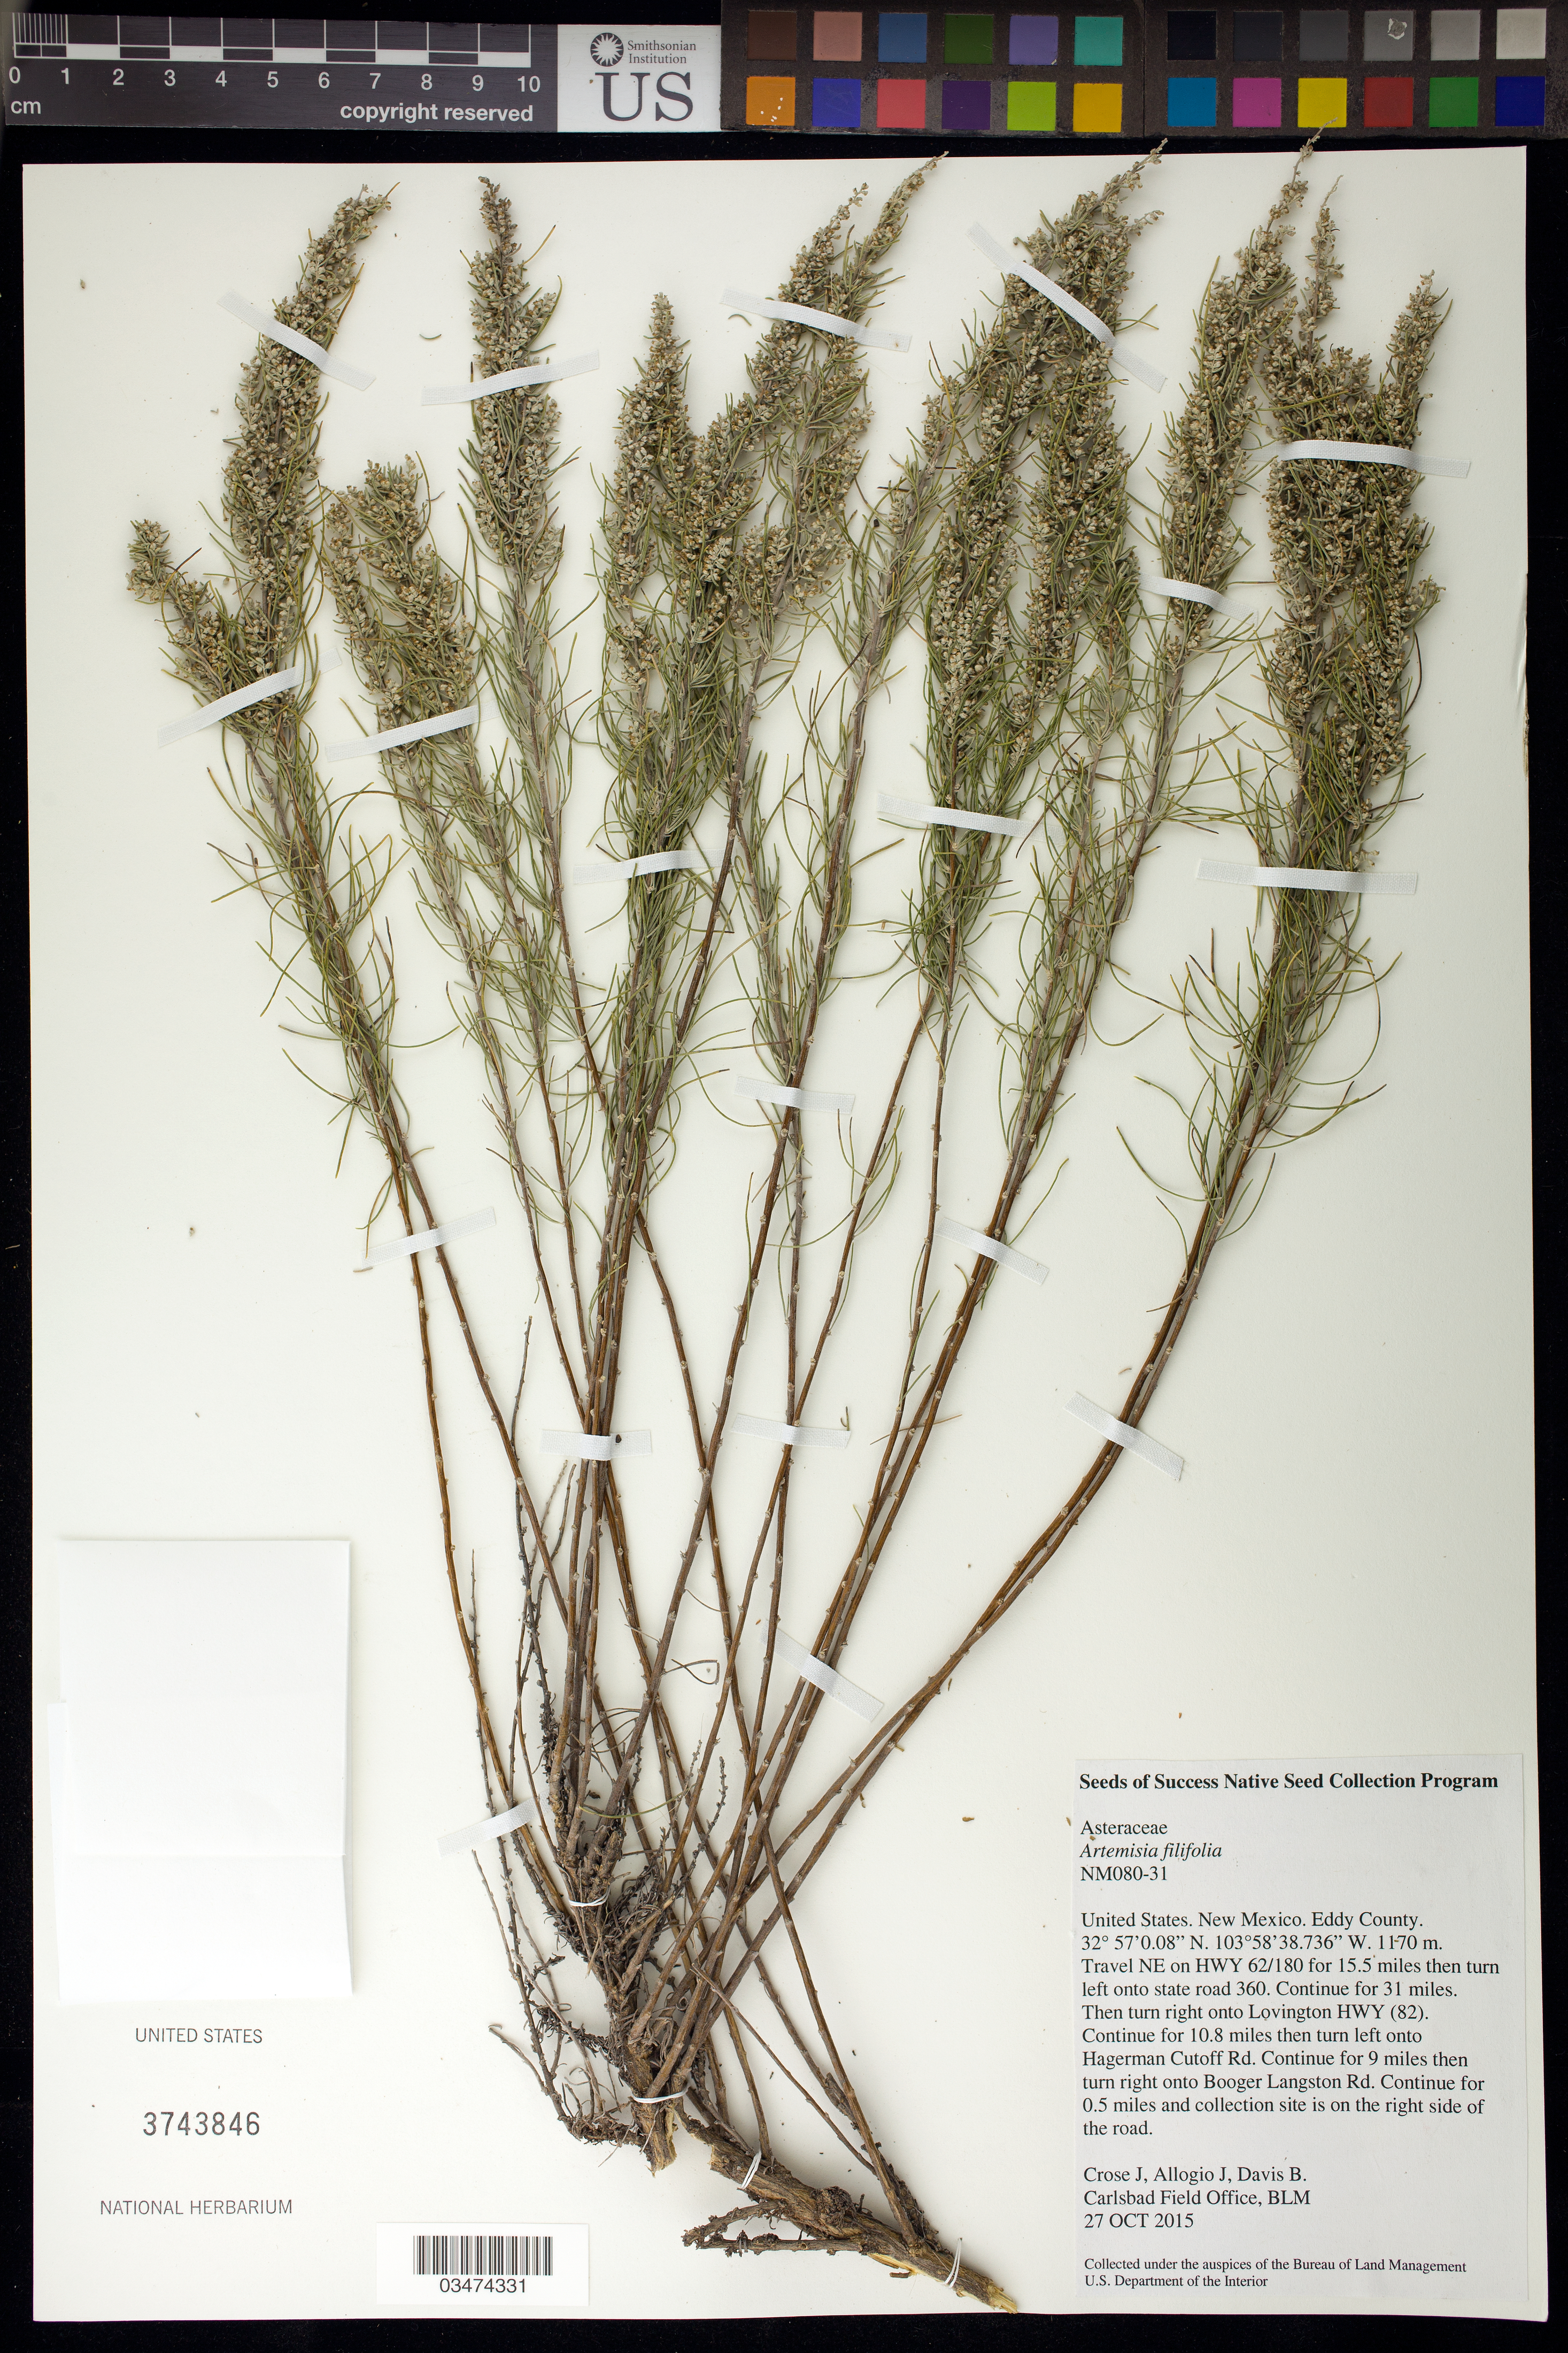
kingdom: Plantae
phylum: Tracheophyta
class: Magnoliopsida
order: Asterales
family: Asteraceae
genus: Artemisia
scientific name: Artemisia filifolia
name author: Torr.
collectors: J. Crose, J. Allogio & B. Davis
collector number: NM080-31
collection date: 2015-10-27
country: United States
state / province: New Mexico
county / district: Eddy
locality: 0.5 miles on Booger Langston Rd.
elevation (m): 1170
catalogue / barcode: US 3743846